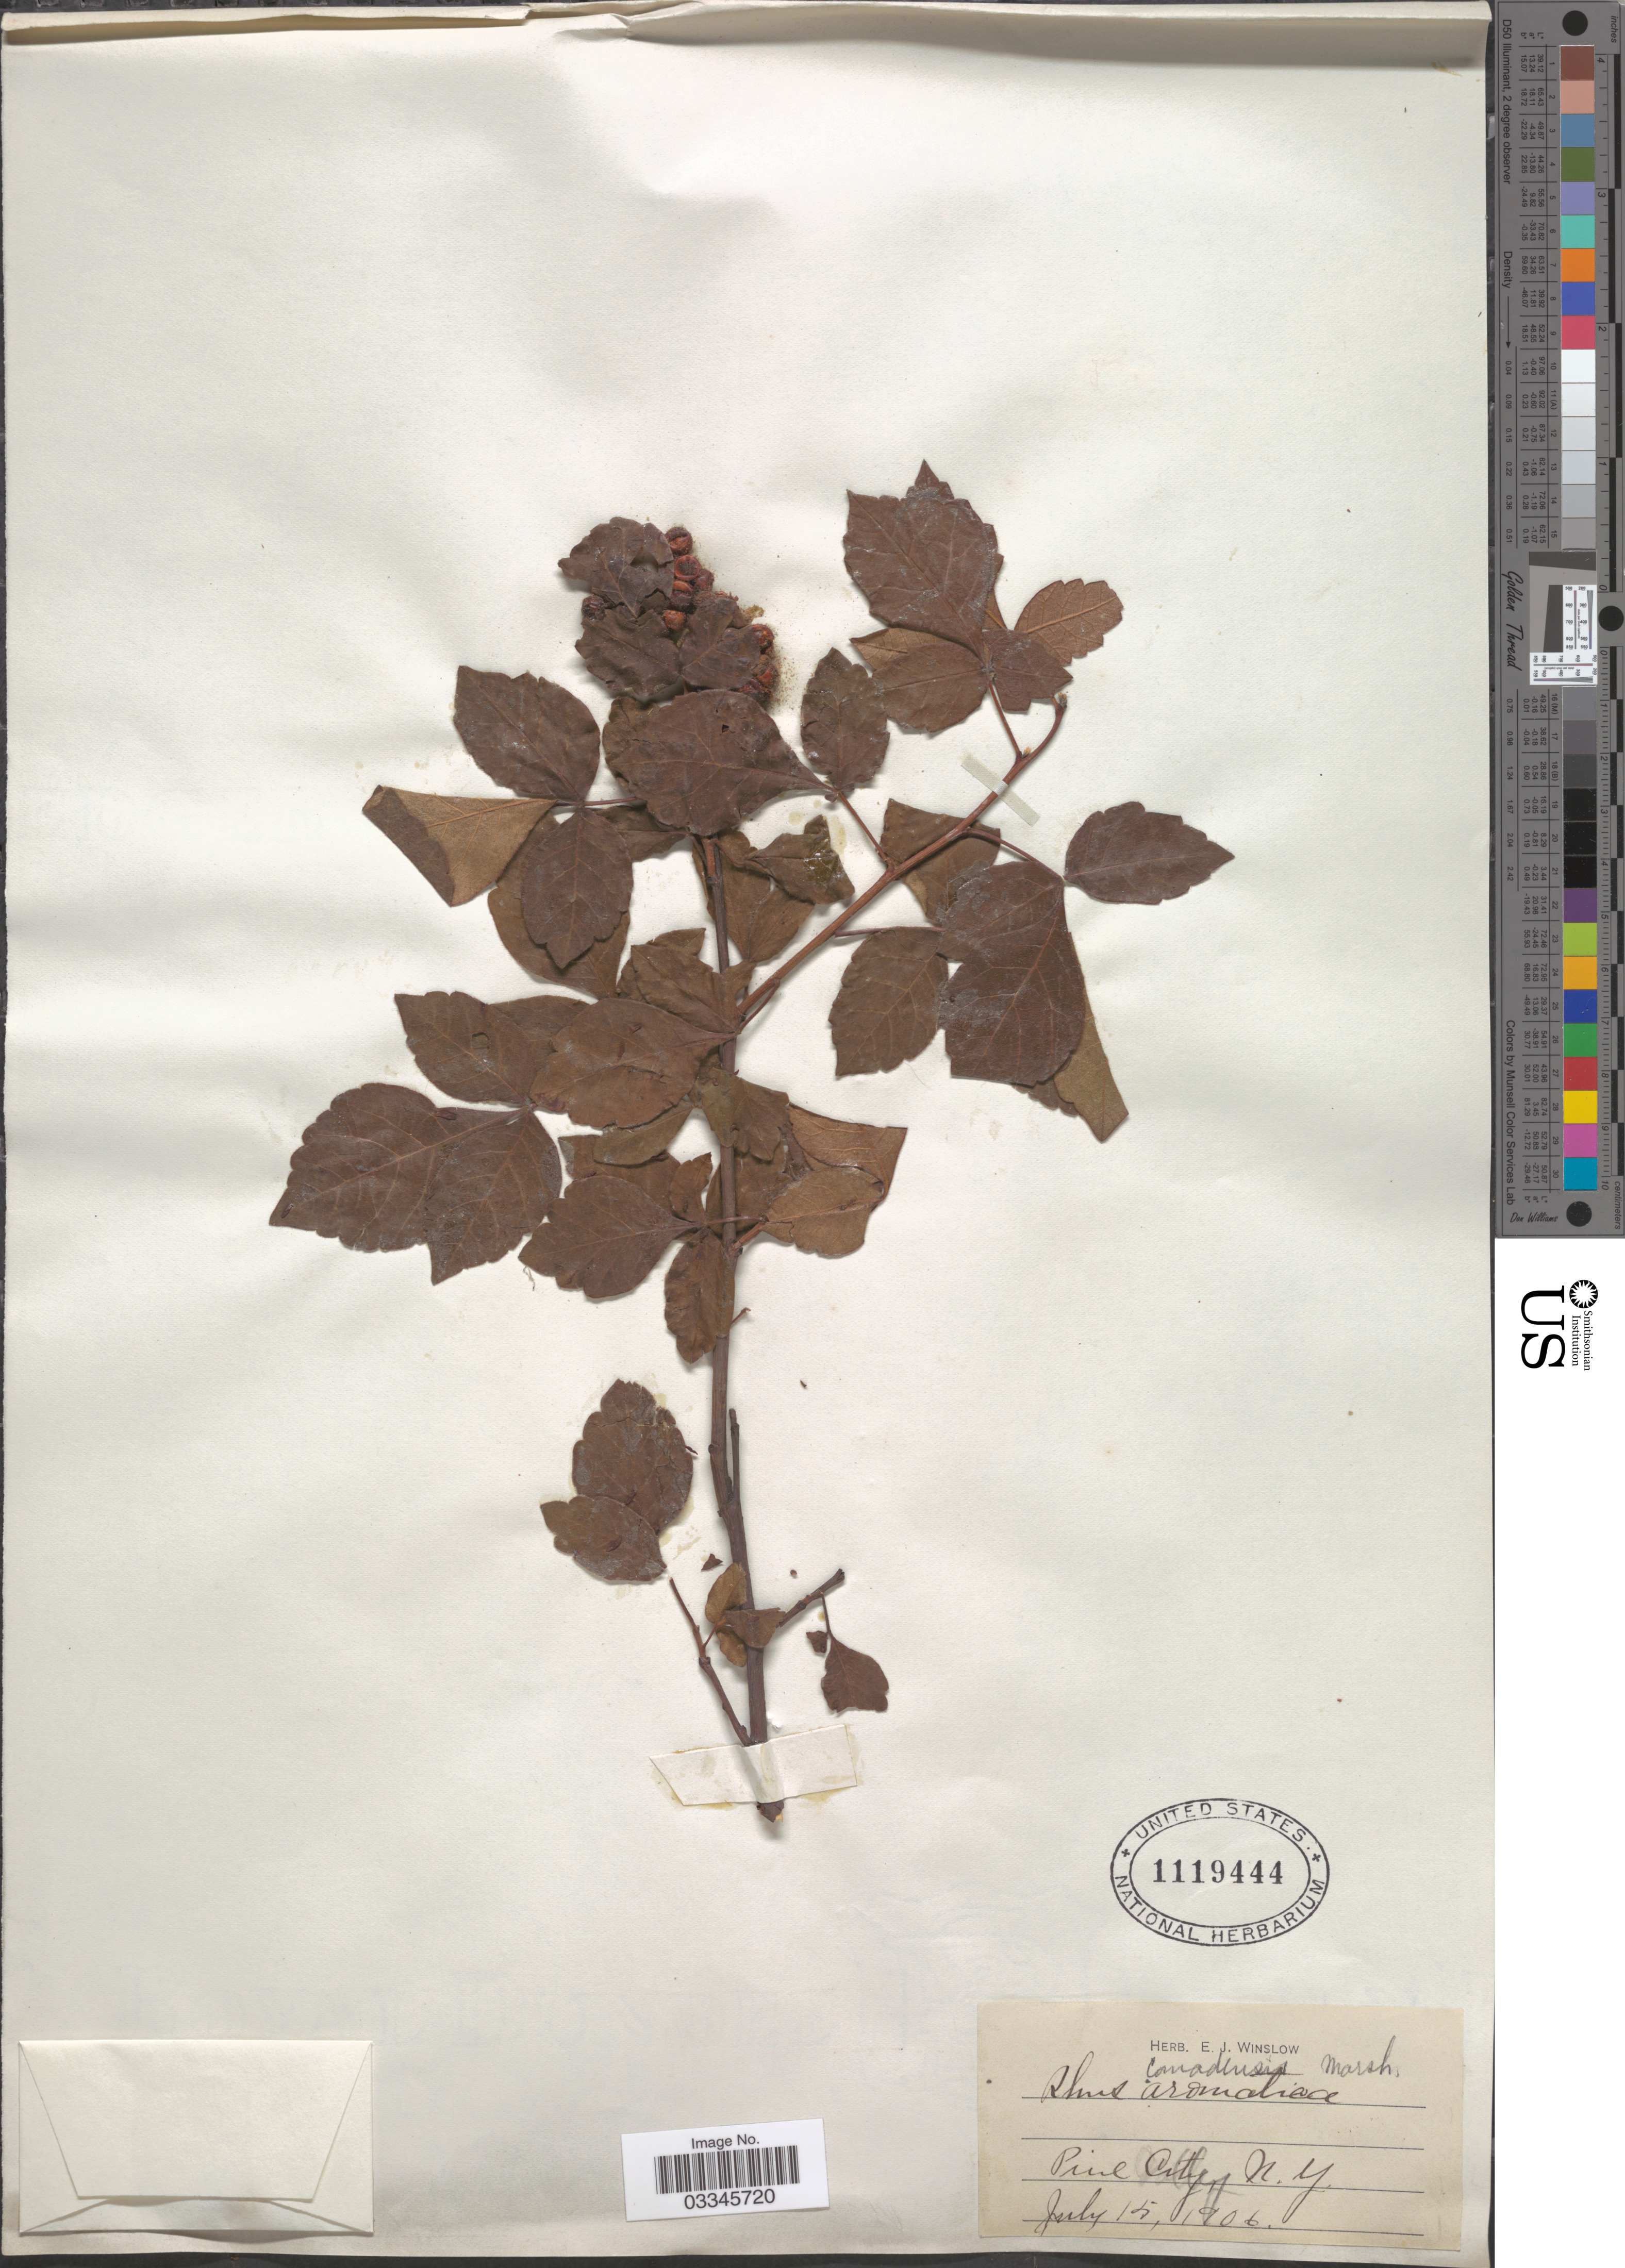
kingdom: Plantae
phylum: Tracheophyta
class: Magnoliopsida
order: Sapindales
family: Anacardiaceae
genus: Rhus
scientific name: Rhus canadensis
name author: Marshall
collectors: ex herb. E. J. Winslow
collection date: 1906-07-15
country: United States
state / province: New York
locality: Pine City.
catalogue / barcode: US 1119444